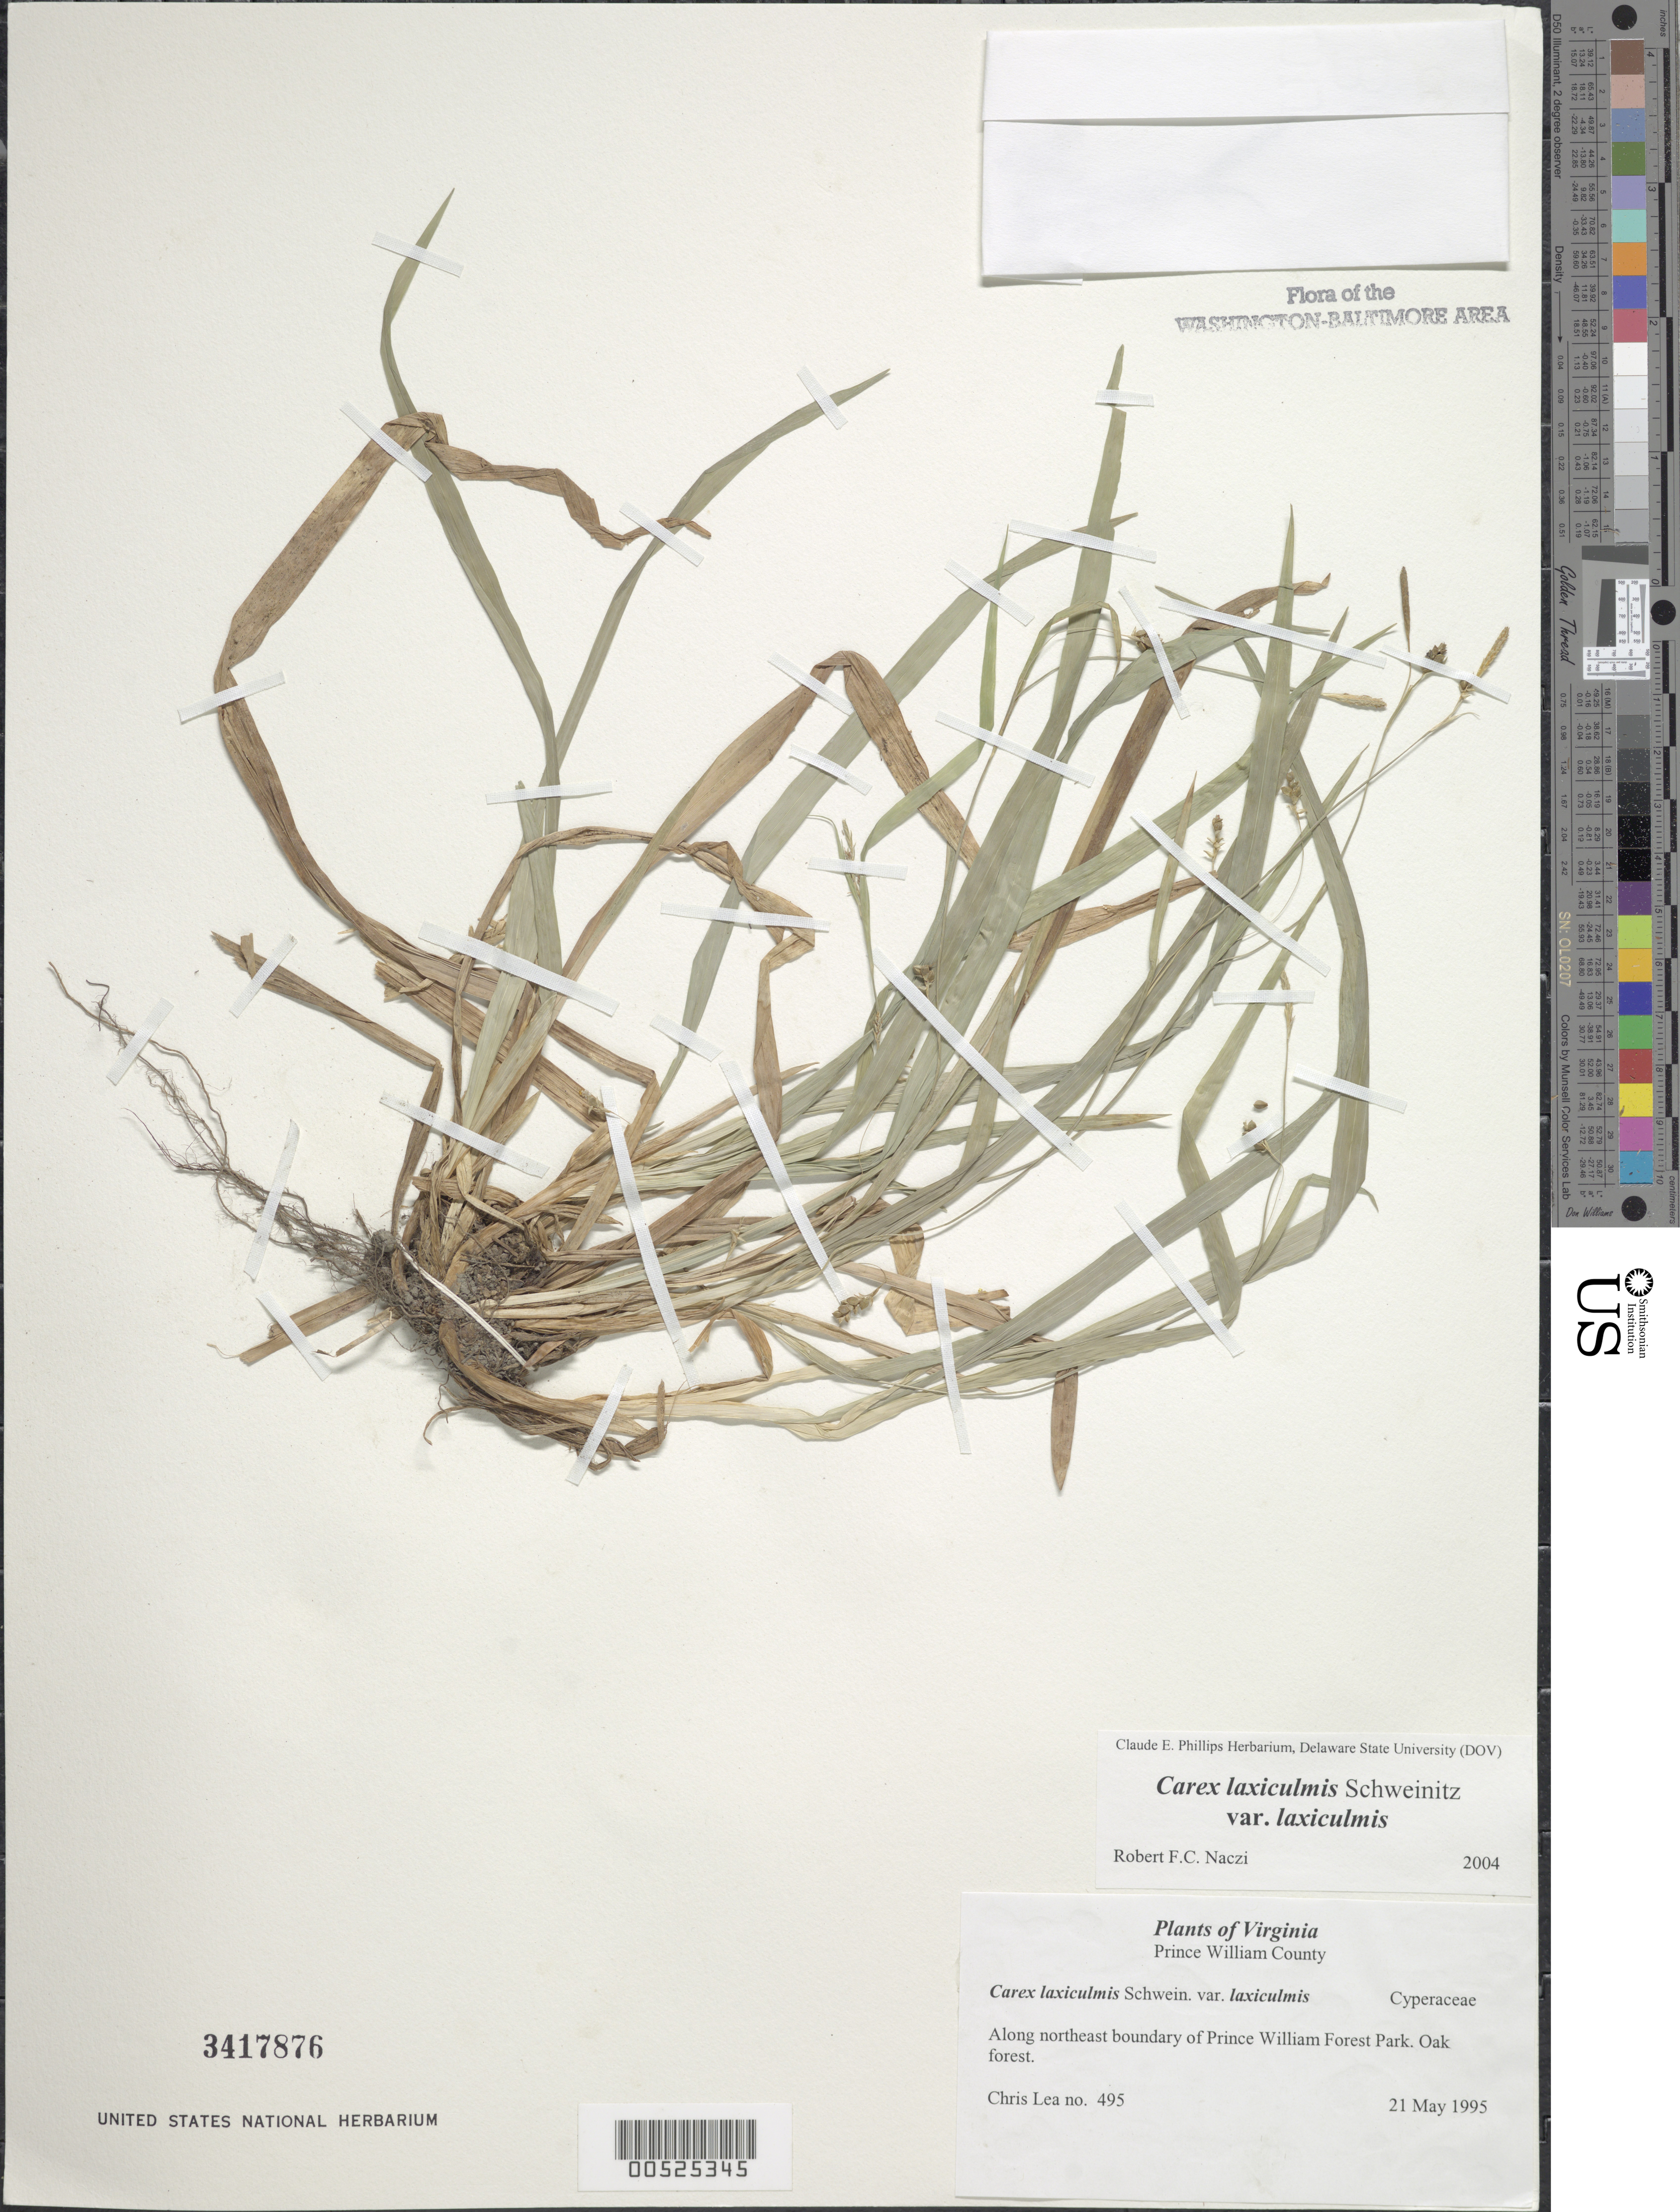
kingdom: Plantae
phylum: Tracheophyta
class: Liliopsida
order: Poales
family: Cyperaceae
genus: Carex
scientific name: Carex laxiculmis var. copulata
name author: (L.H. Bailey) Fernald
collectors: C. Lea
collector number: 495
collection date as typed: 21 May 1995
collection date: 1995-05-21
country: United States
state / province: Virginia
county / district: Prince William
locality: Along northeast boundary of Prince William Forest Park.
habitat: Oak forest.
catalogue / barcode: US 3417876